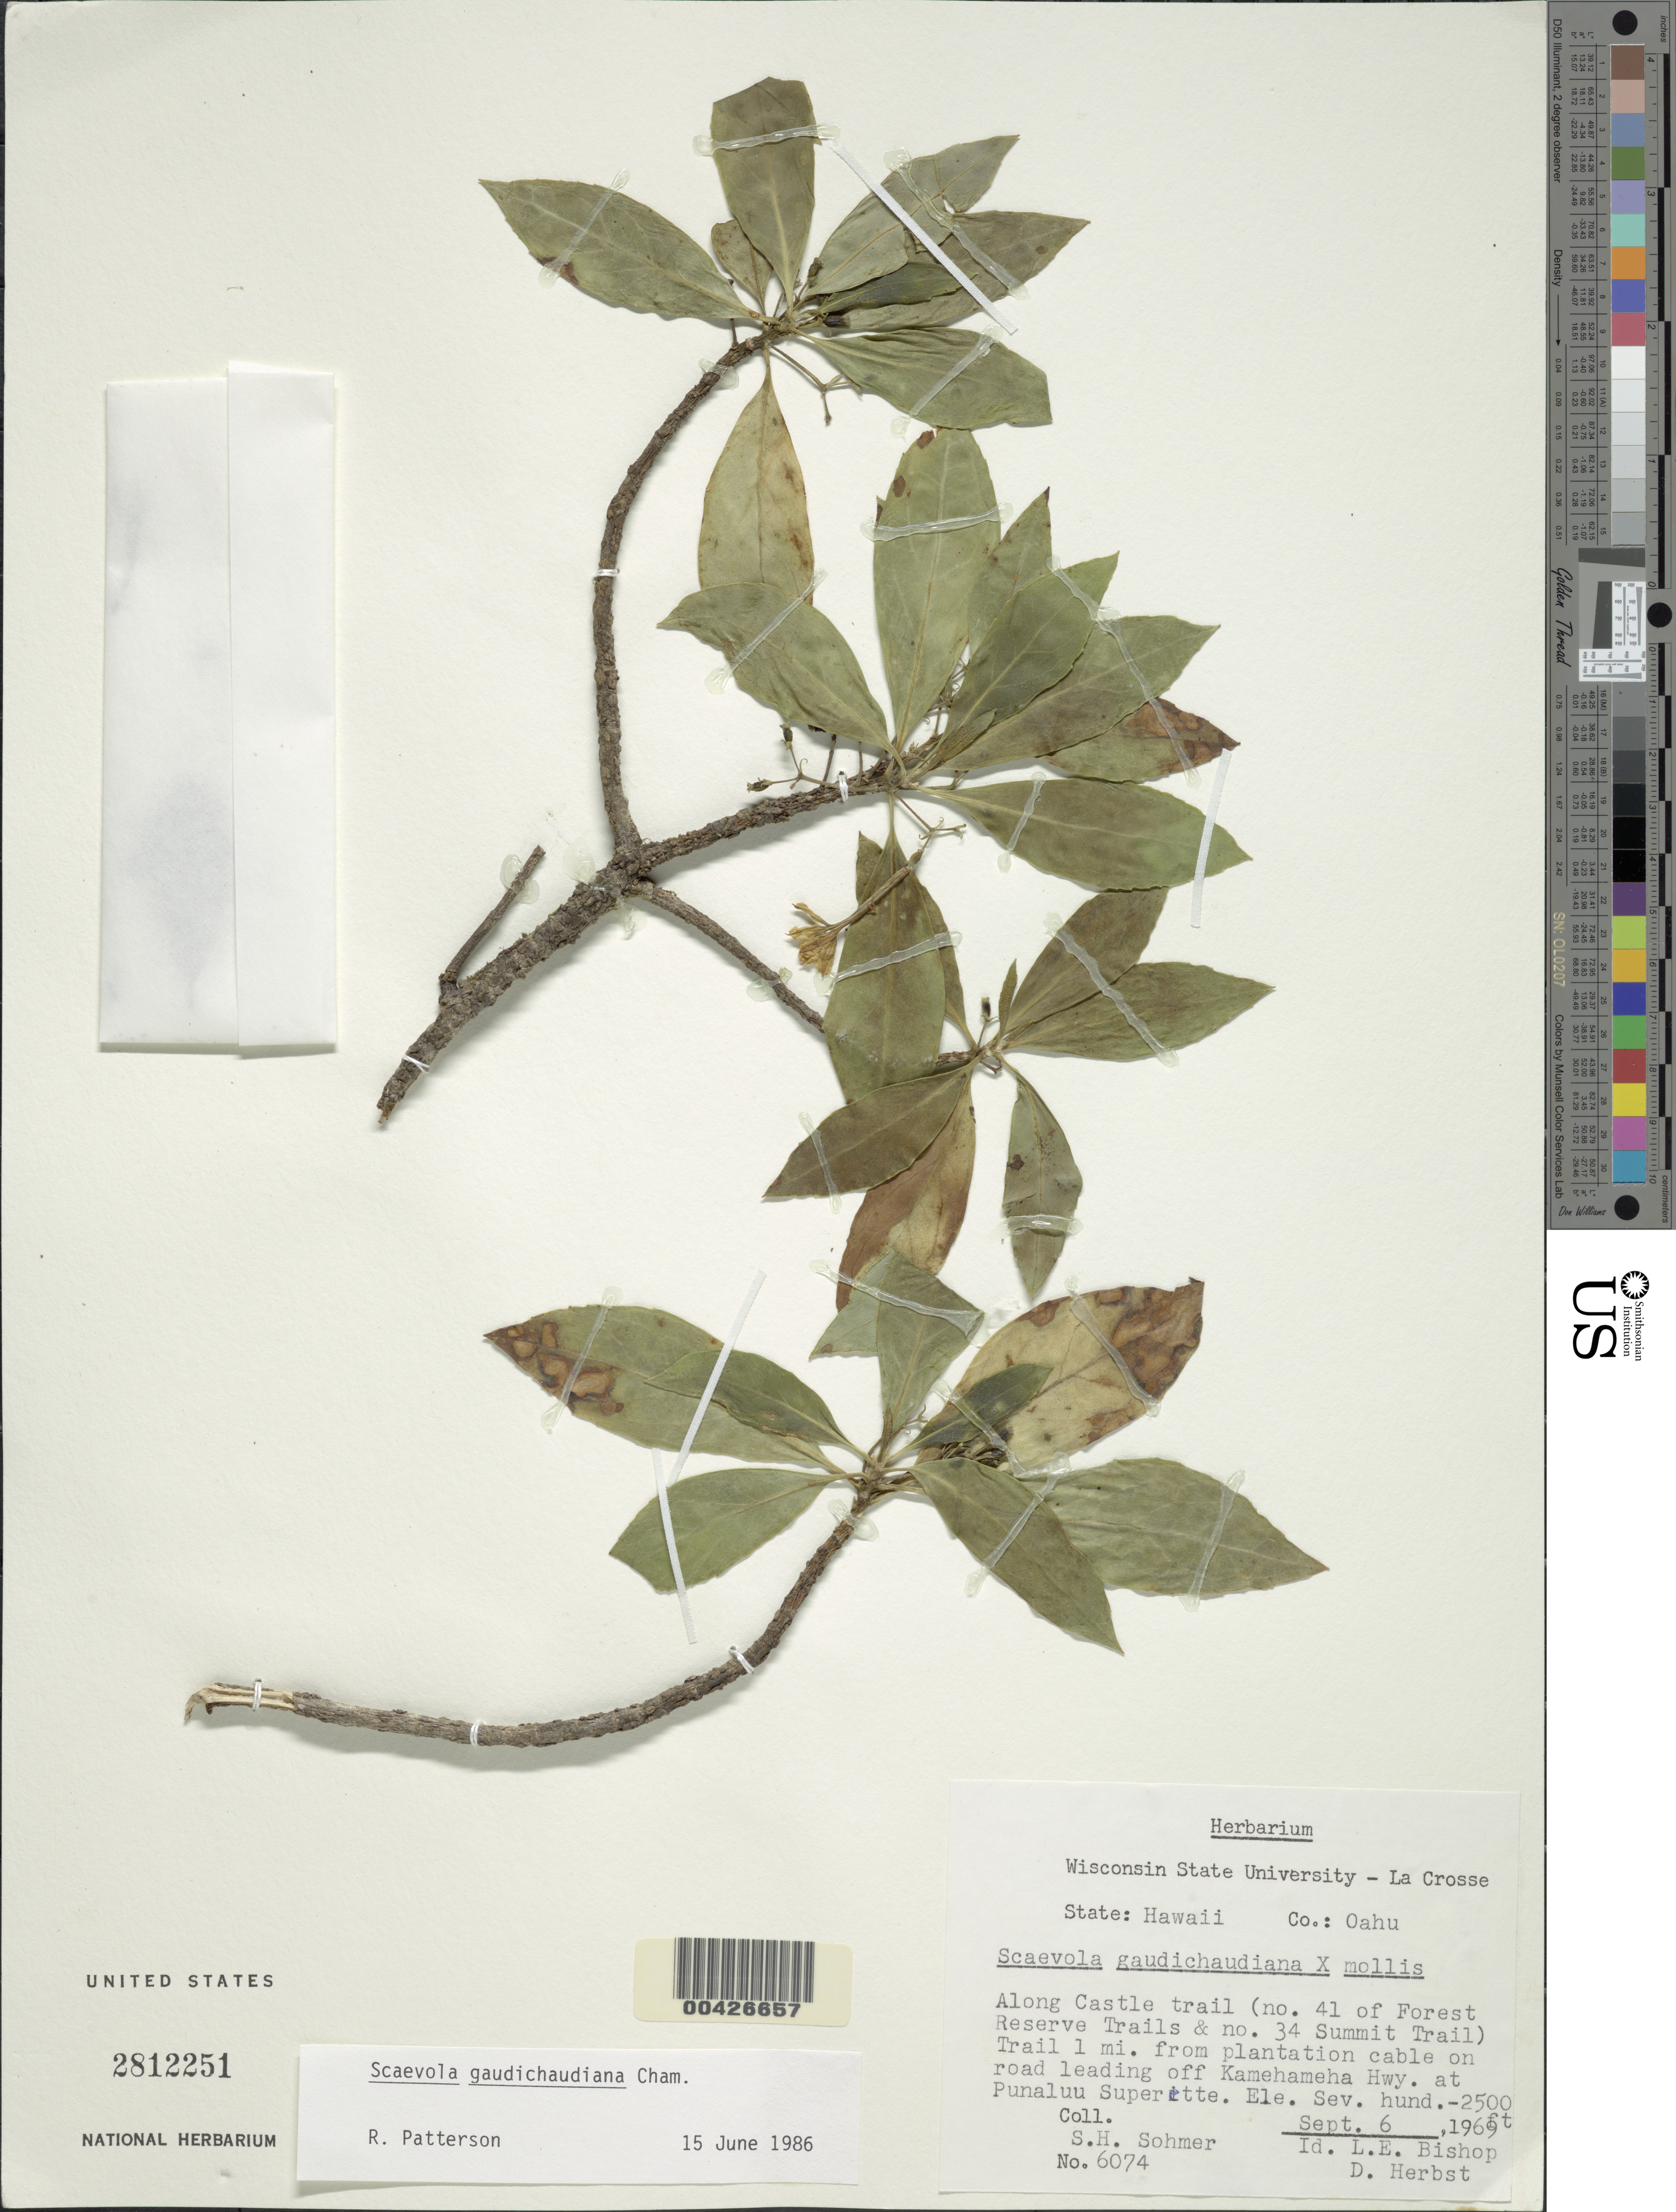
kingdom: Plantae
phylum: Tracheophyta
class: Magnoliopsida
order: Asterales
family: Goodeniaceae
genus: Scaevola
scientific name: Scaevola gaudichaudiana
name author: Cham.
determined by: Patterson, R.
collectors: S. H. Sohmer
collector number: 6074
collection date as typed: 6 Sep 1969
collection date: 1969-09-06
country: United States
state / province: Hawaii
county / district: Honolulu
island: Oahu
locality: On Castle Tr. (no. 41 of For. Res. Trails & no. 34 Summit Tr.) 1 mi. from plantation cable on rd. leading off Kamehaneha Hwy.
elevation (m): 213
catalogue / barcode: US 2812251